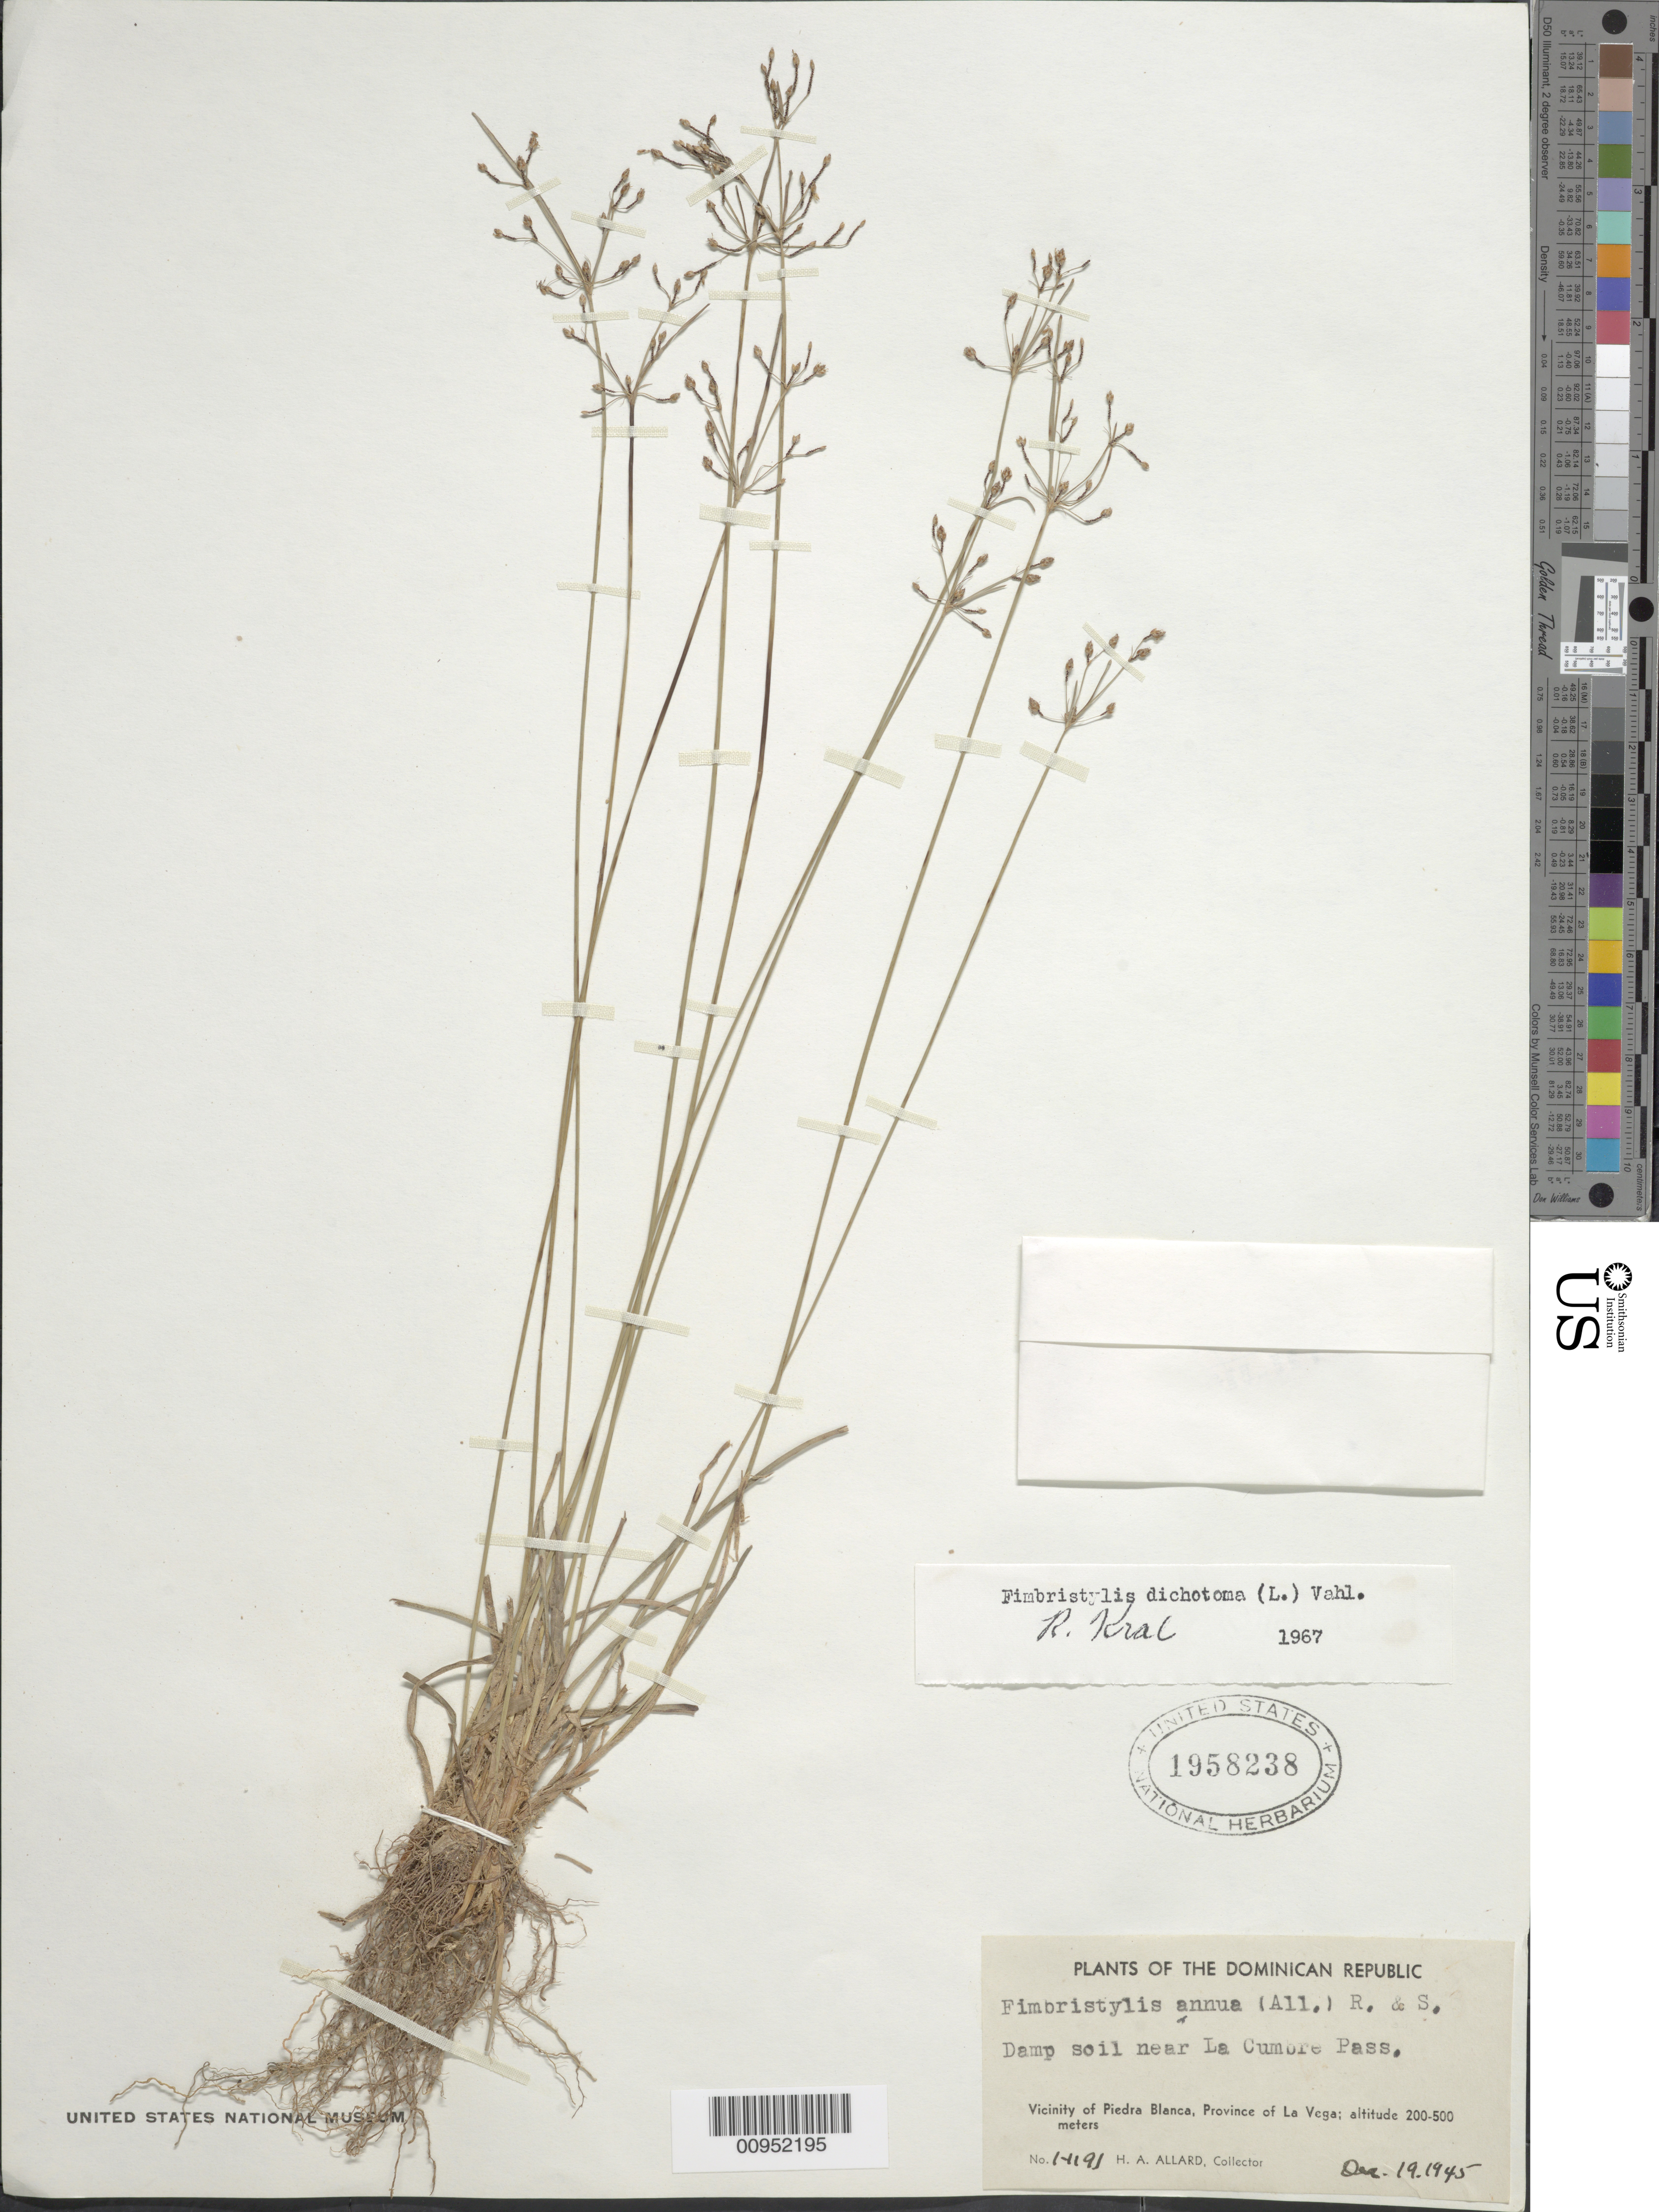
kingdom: Plantae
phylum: Tracheophyta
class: Liliopsida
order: Poales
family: Cyperaceae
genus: Fimbristylis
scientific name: Fimbristylis dichotoma subsp. dichotoma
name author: (L.) Vahl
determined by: Kral, Robert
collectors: H. A. Allard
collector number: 14191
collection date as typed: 19 Dec 1945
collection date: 1945-12-19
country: Dominican Republic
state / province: La Vega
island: Hispaniola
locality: Vicinity of Piedra Blanca, near La Cumbre Pass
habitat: Damp soil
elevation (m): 200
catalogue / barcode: US 1958238